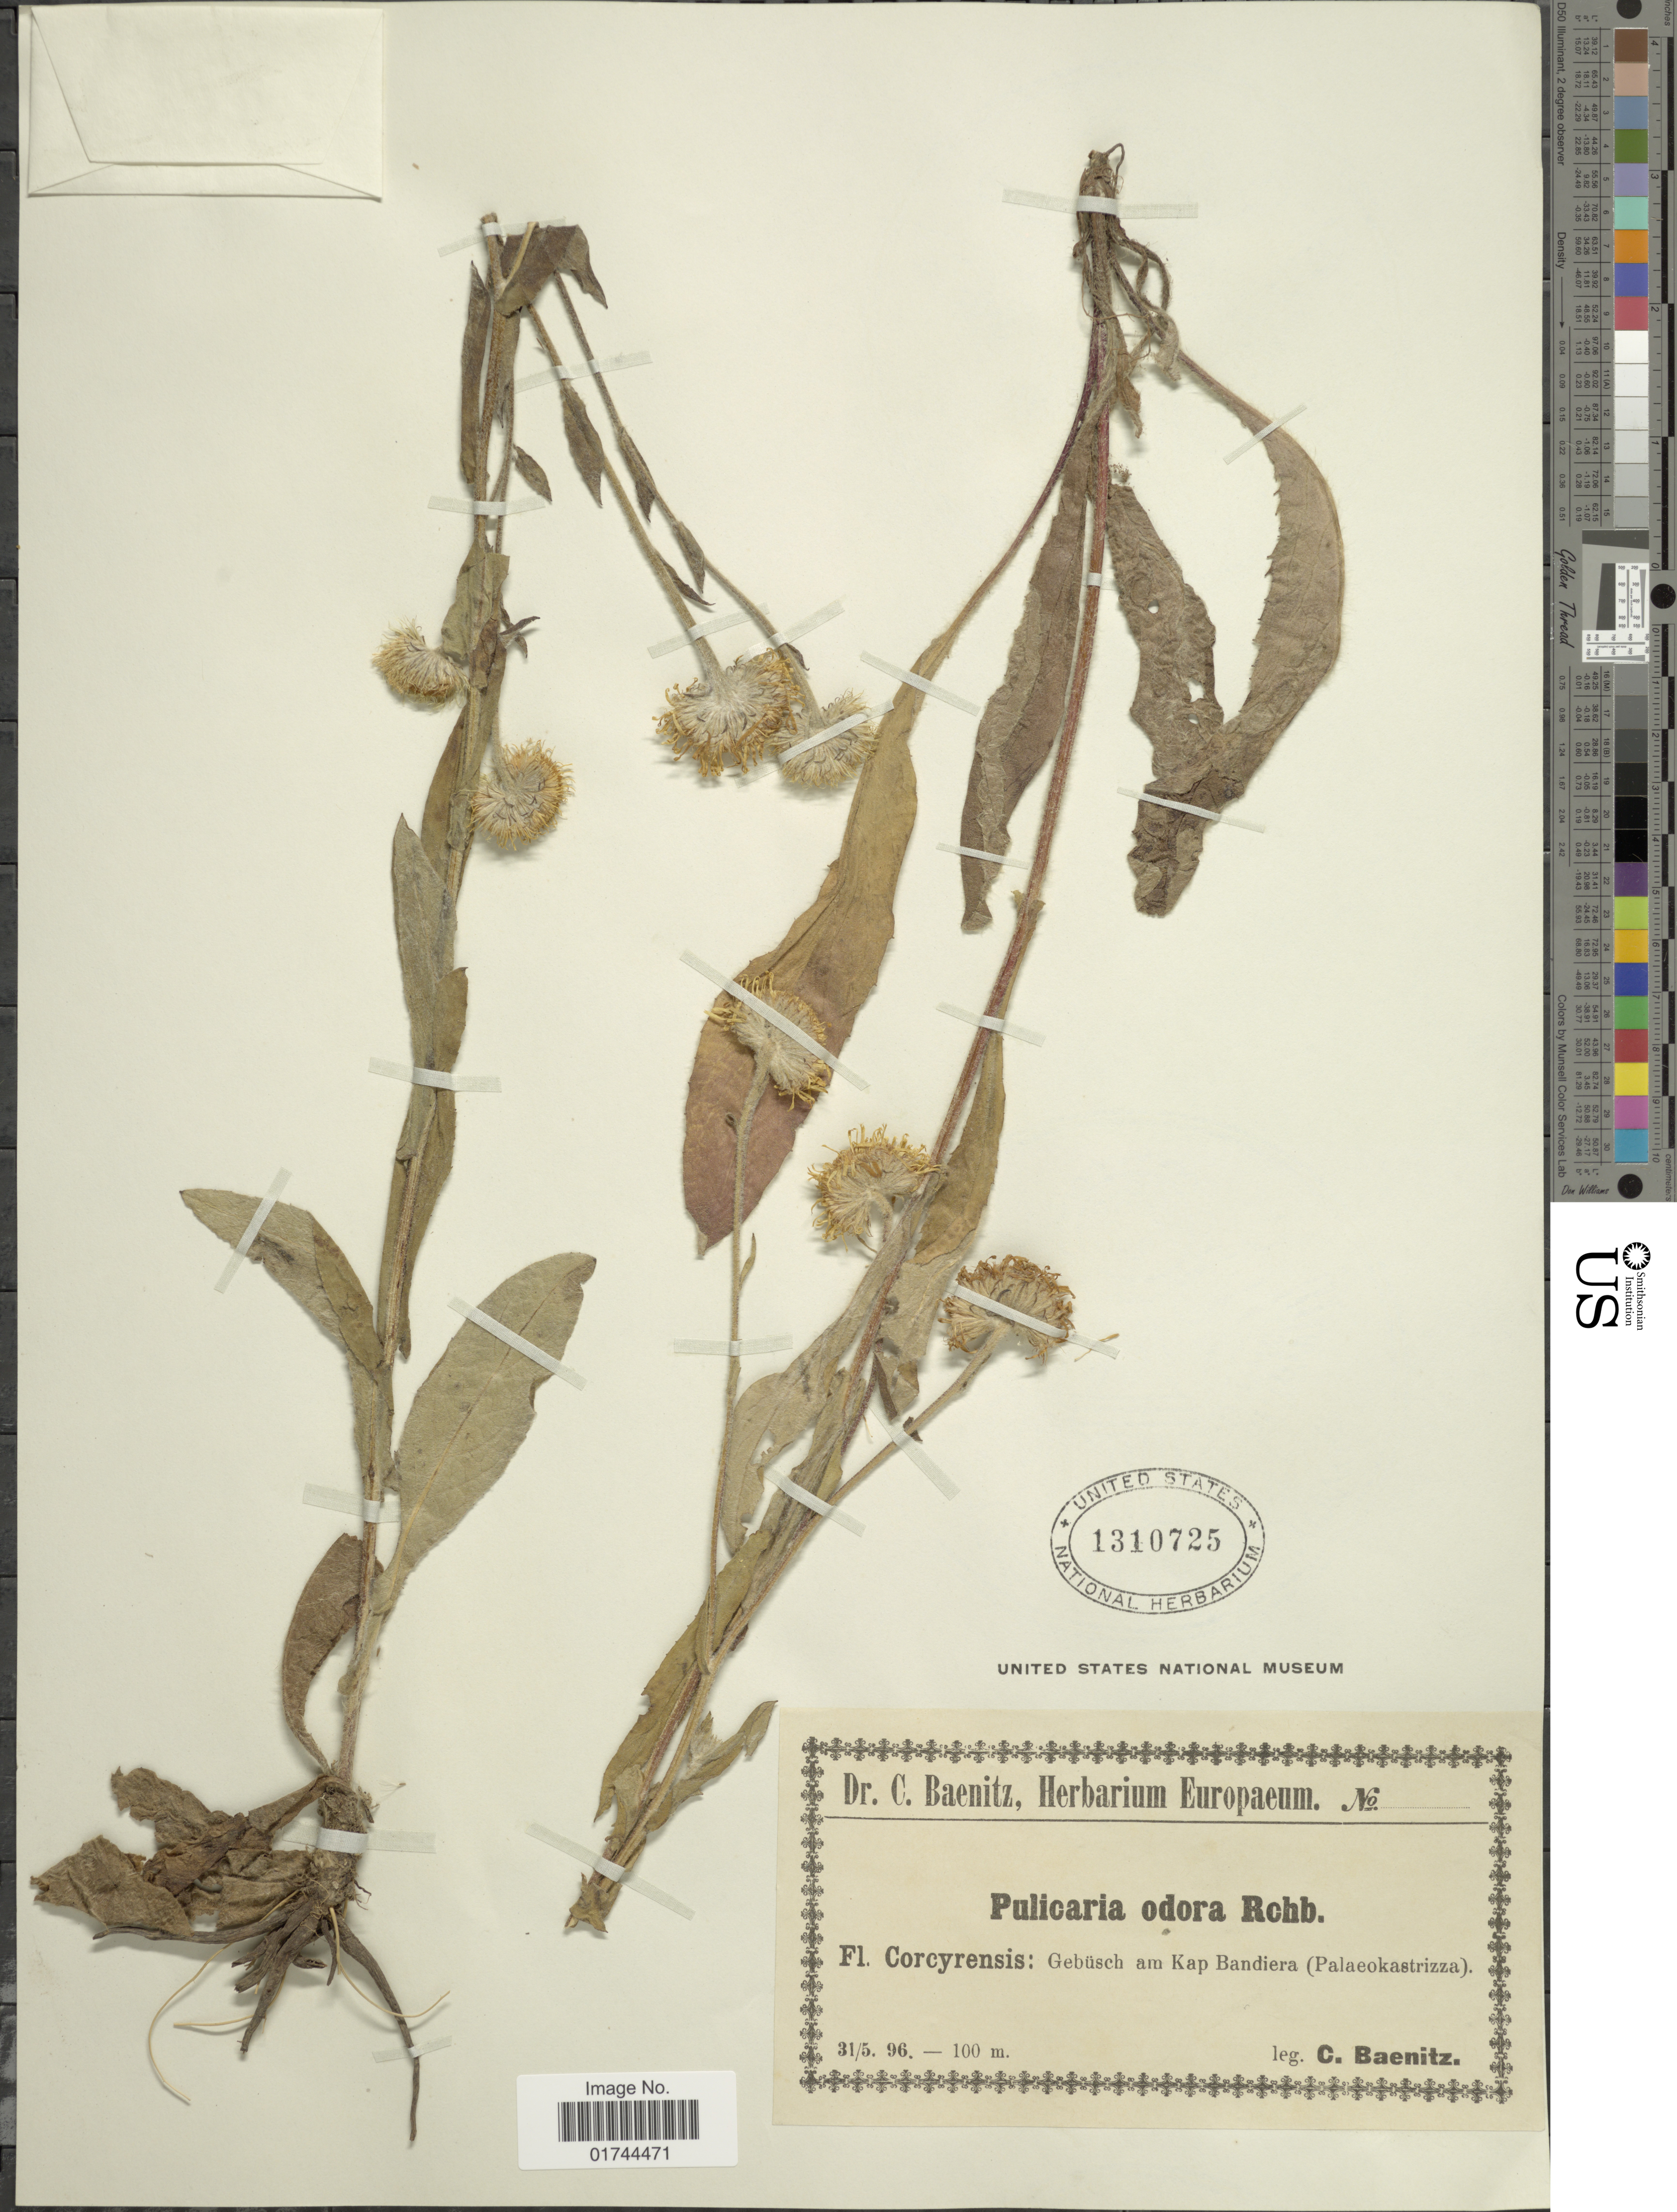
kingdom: Plantae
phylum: Tracheophyta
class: Magnoliopsida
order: Asterales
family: Asteraceae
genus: Pulicaria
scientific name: Pulicaria odora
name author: (L.) Rchb.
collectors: C. G. Baenitz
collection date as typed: Transcribed d/m/y: 31/5/96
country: Greece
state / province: Ionian Islands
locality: Corcyrensis; Gebusch am Kap Bandiera (Palaeokastrizza)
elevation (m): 100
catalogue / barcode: US 1310725